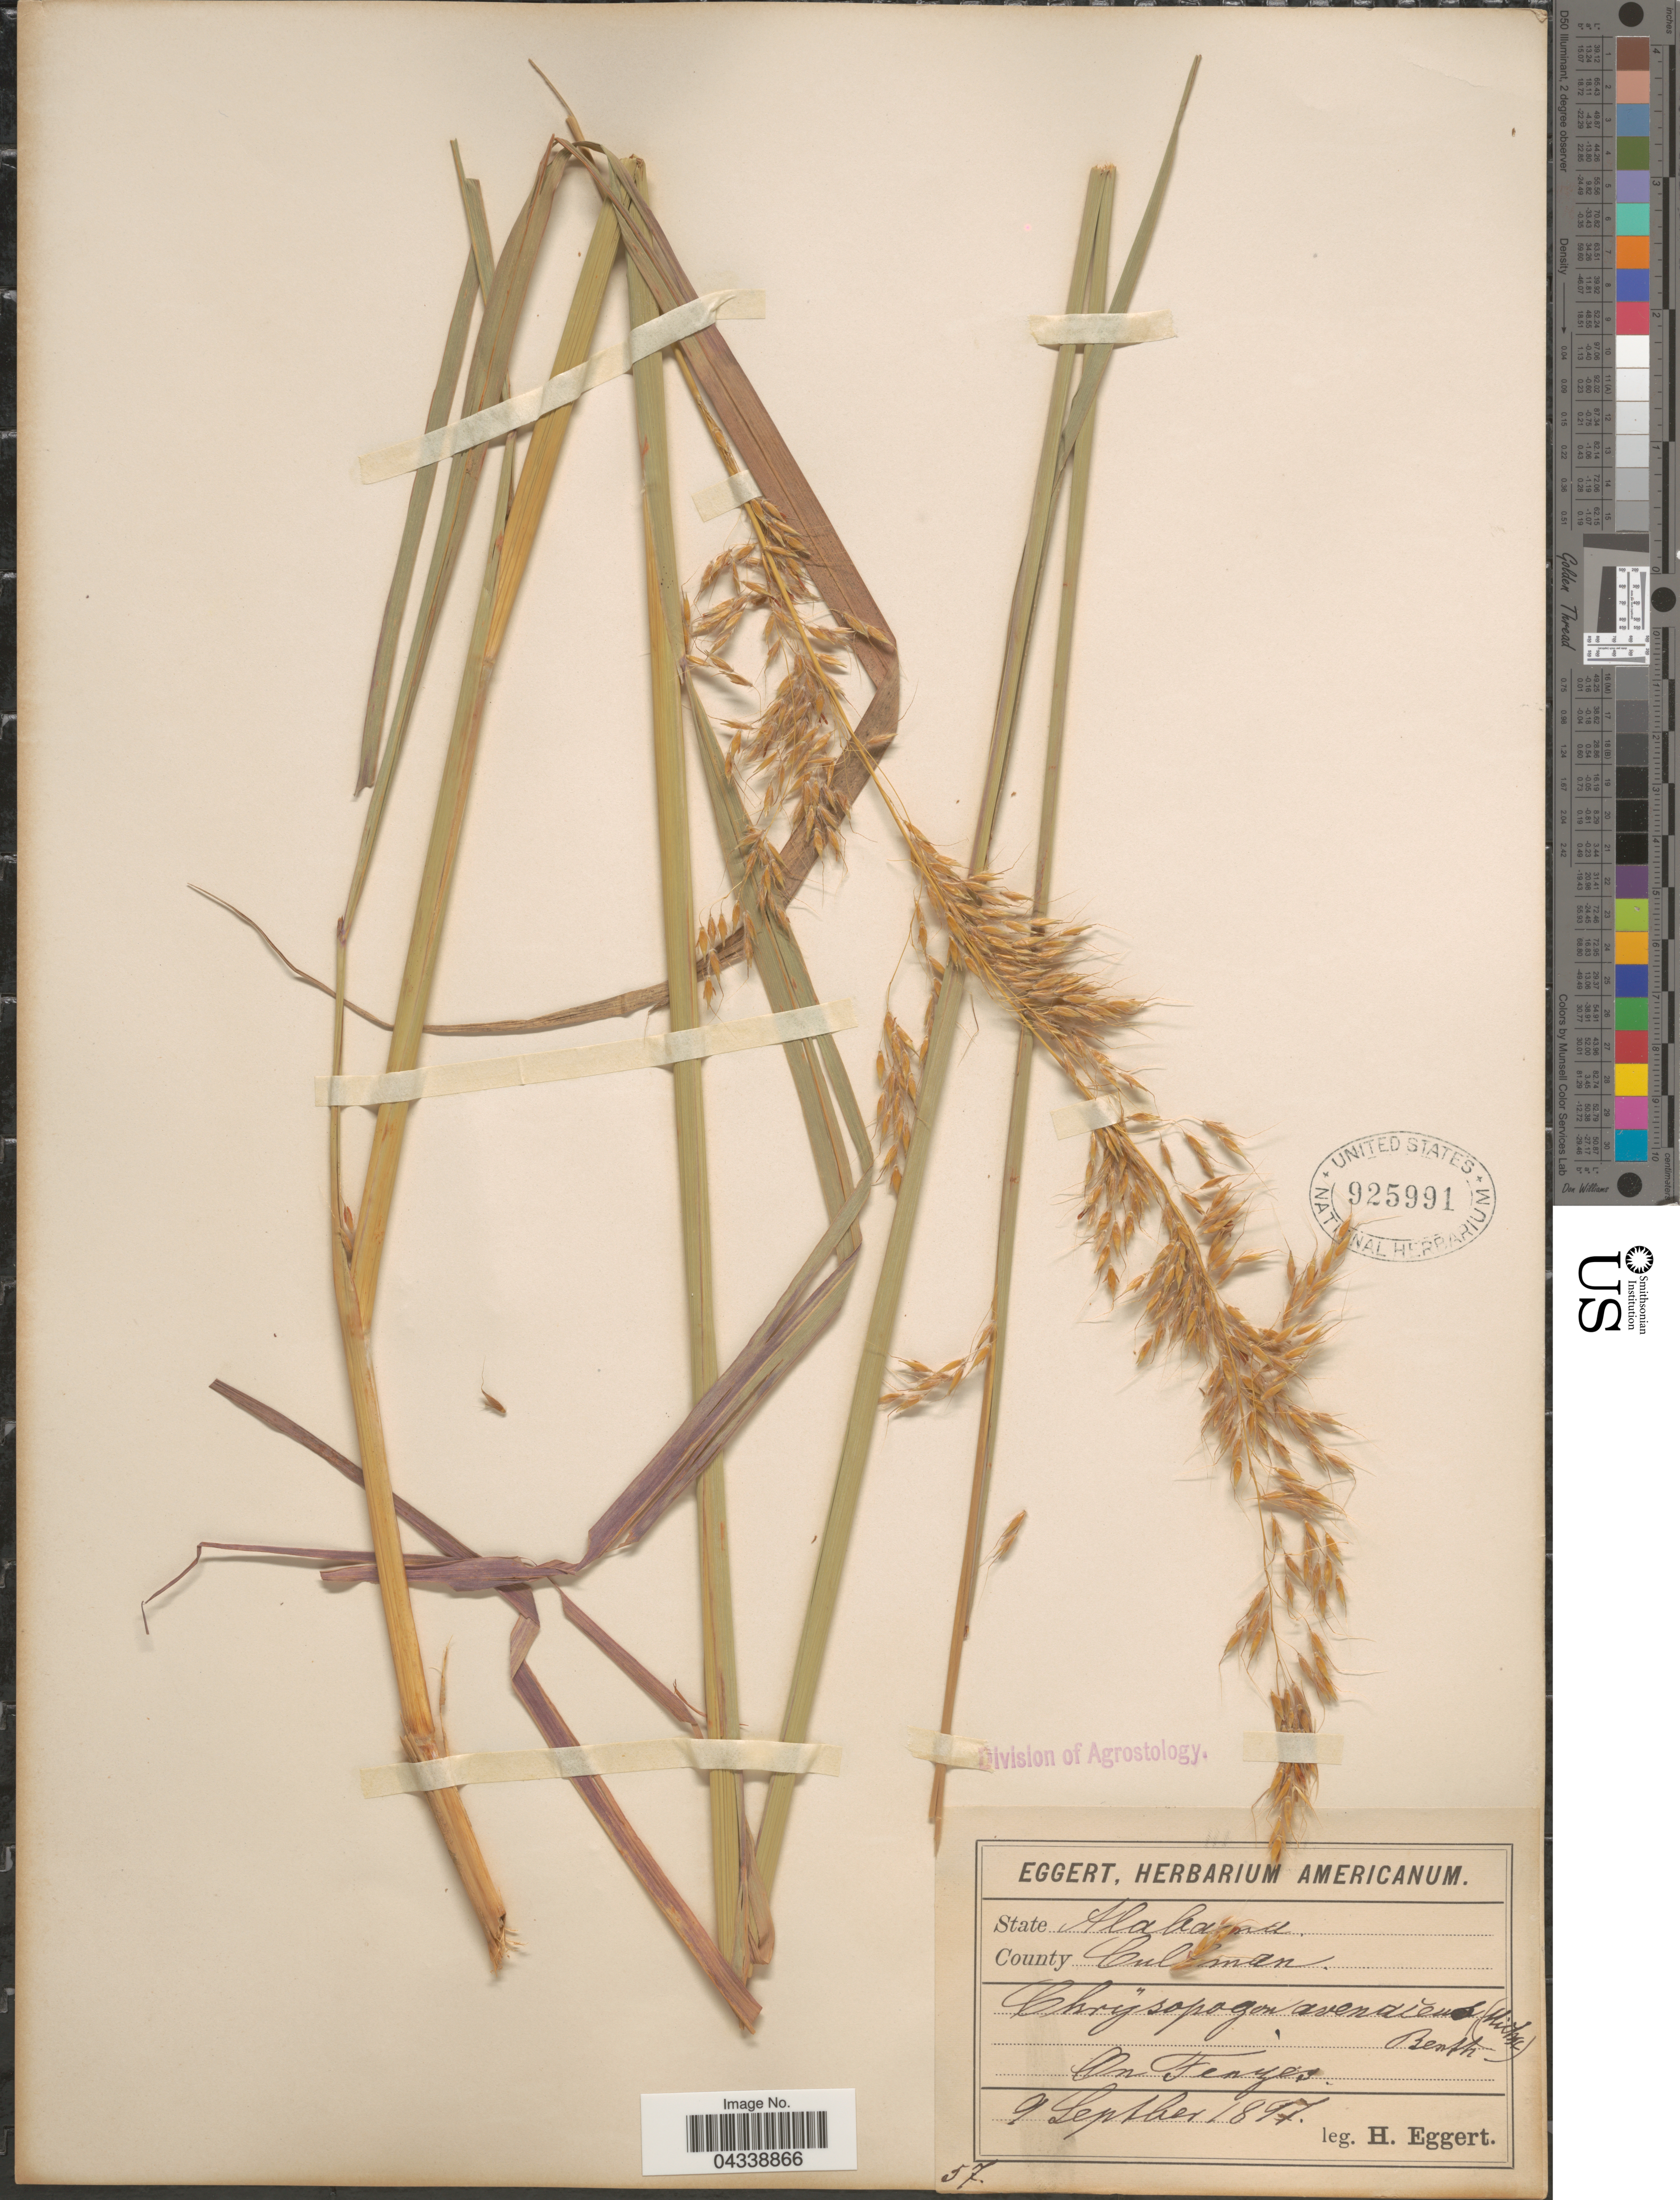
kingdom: Plantae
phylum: Tracheophyta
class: Liliopsida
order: Poales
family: Poaceae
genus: Sorghastrum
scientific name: Sorghastrum nutans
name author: (L.) Nash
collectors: H. Eggert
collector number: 57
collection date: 1897-09-09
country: United States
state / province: Alabama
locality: County Cullman. On Fenges [interpreted].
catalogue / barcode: US 925991